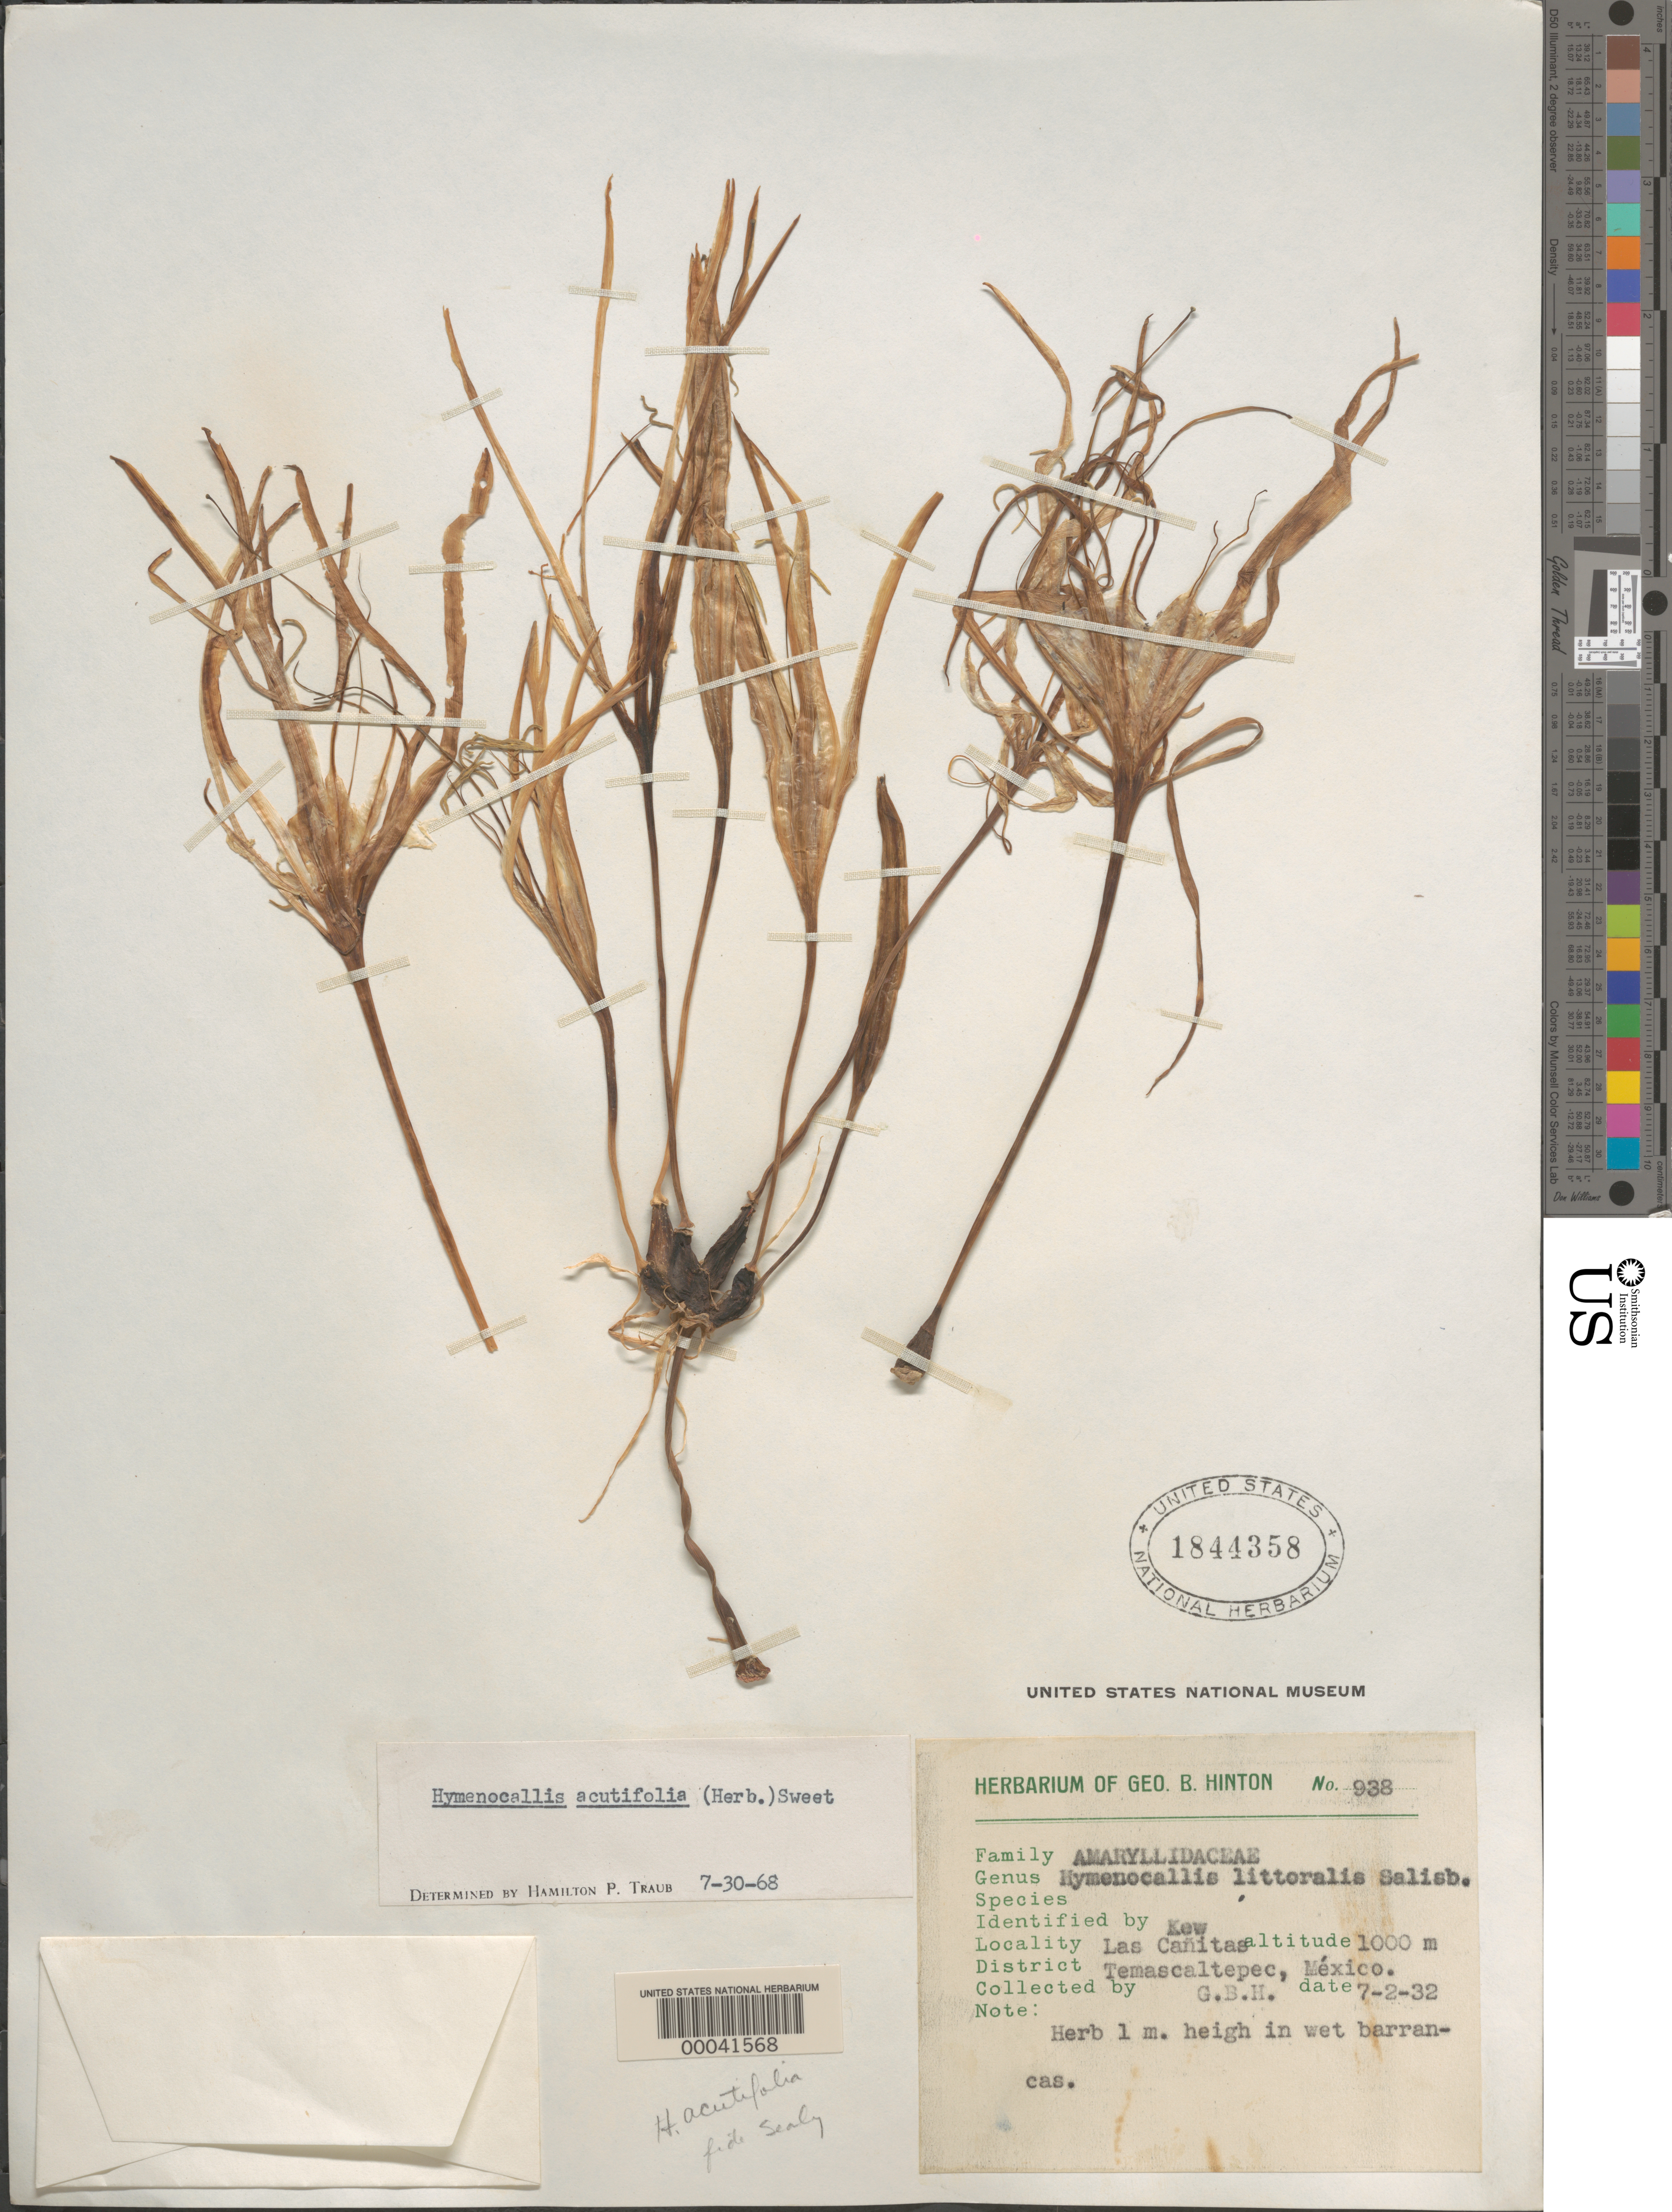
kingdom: Plantae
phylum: Tracheophyta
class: Liliopsida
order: Asparagales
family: Amaryllidaceae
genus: Hymenocallis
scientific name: Hymenocallis acutifolia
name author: (Herb.) Sweet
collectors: G. B. Hinton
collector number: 938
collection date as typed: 07 Feb 1932 or 02 Jul 1932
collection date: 1932-02-07 or 1932-07-02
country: Mexico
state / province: México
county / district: Temascaltepec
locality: Las Canitas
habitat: In wet barrancas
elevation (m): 1000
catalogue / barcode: US 1844358